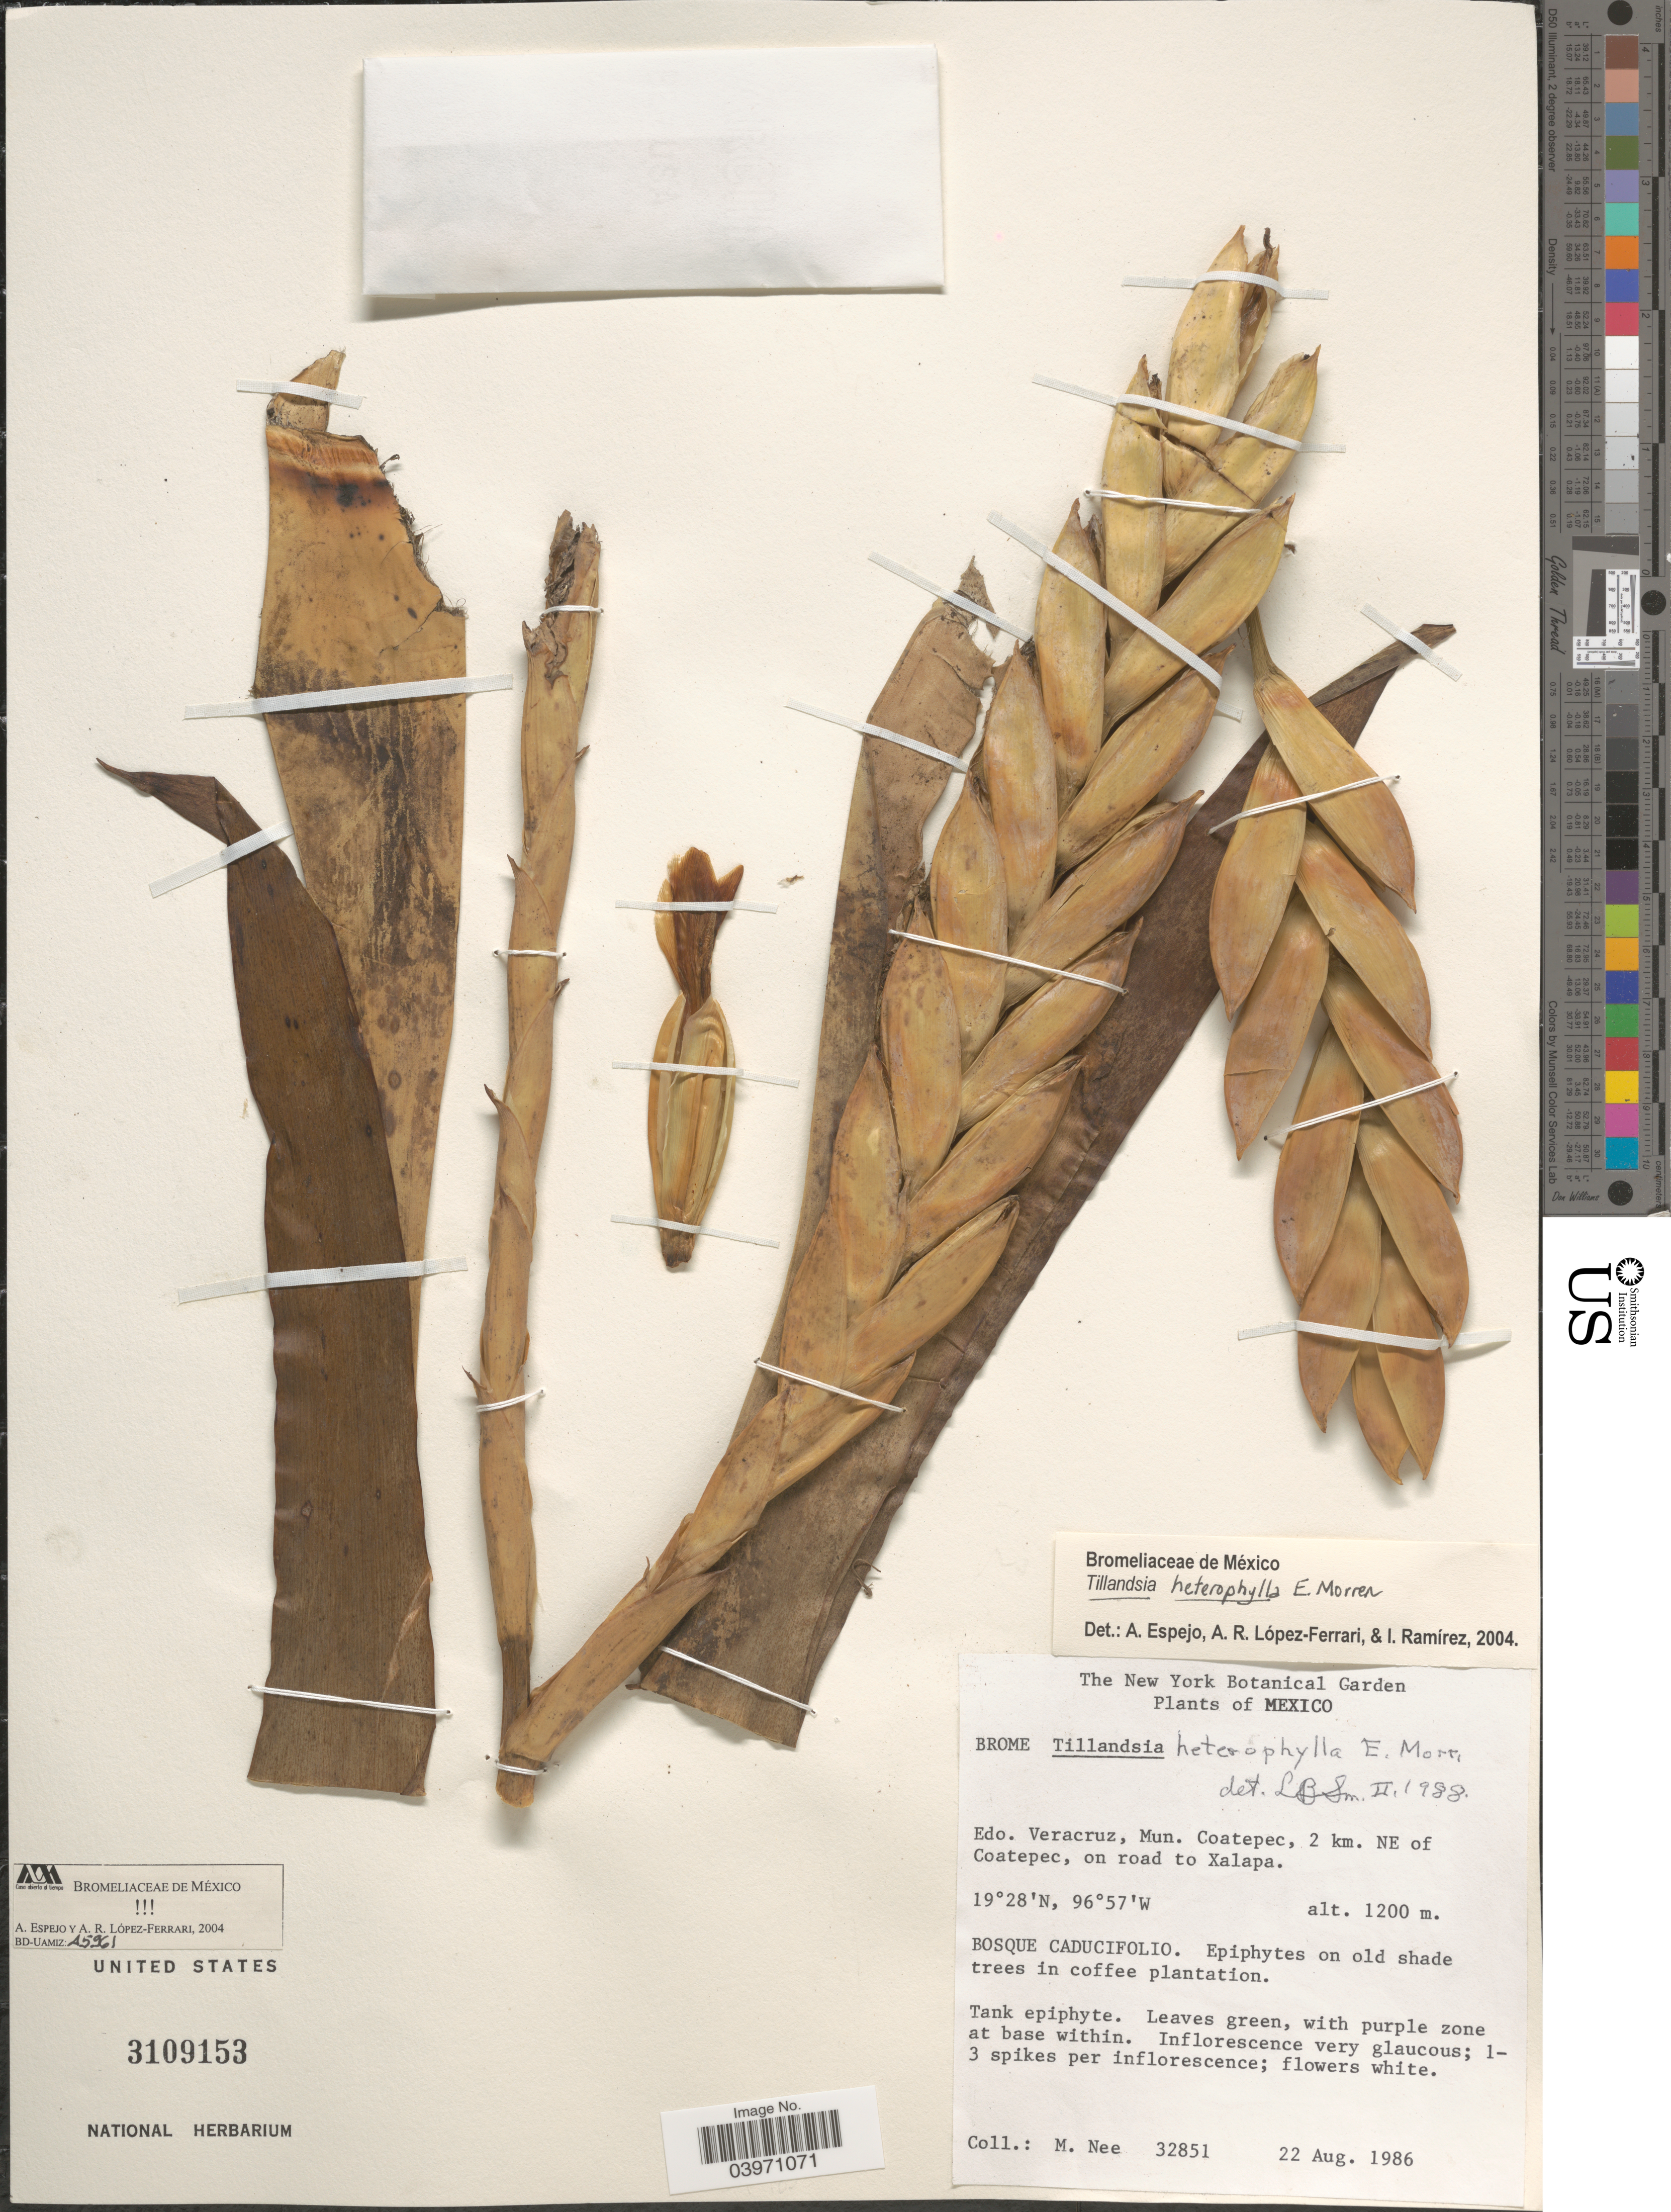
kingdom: Plantae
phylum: Tracheophyta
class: Liliopsida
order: Poales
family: Bromeliaceae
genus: Tillandsia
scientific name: Tillandsia heterophylla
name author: É. Morren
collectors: M. Nee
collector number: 32851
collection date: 1986-08-22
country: Mexico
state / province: Veracruz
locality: Mun. Coatepec, 2 km. NE of Coatepec, on road to Xalapa.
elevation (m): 1200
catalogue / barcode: US 3109153